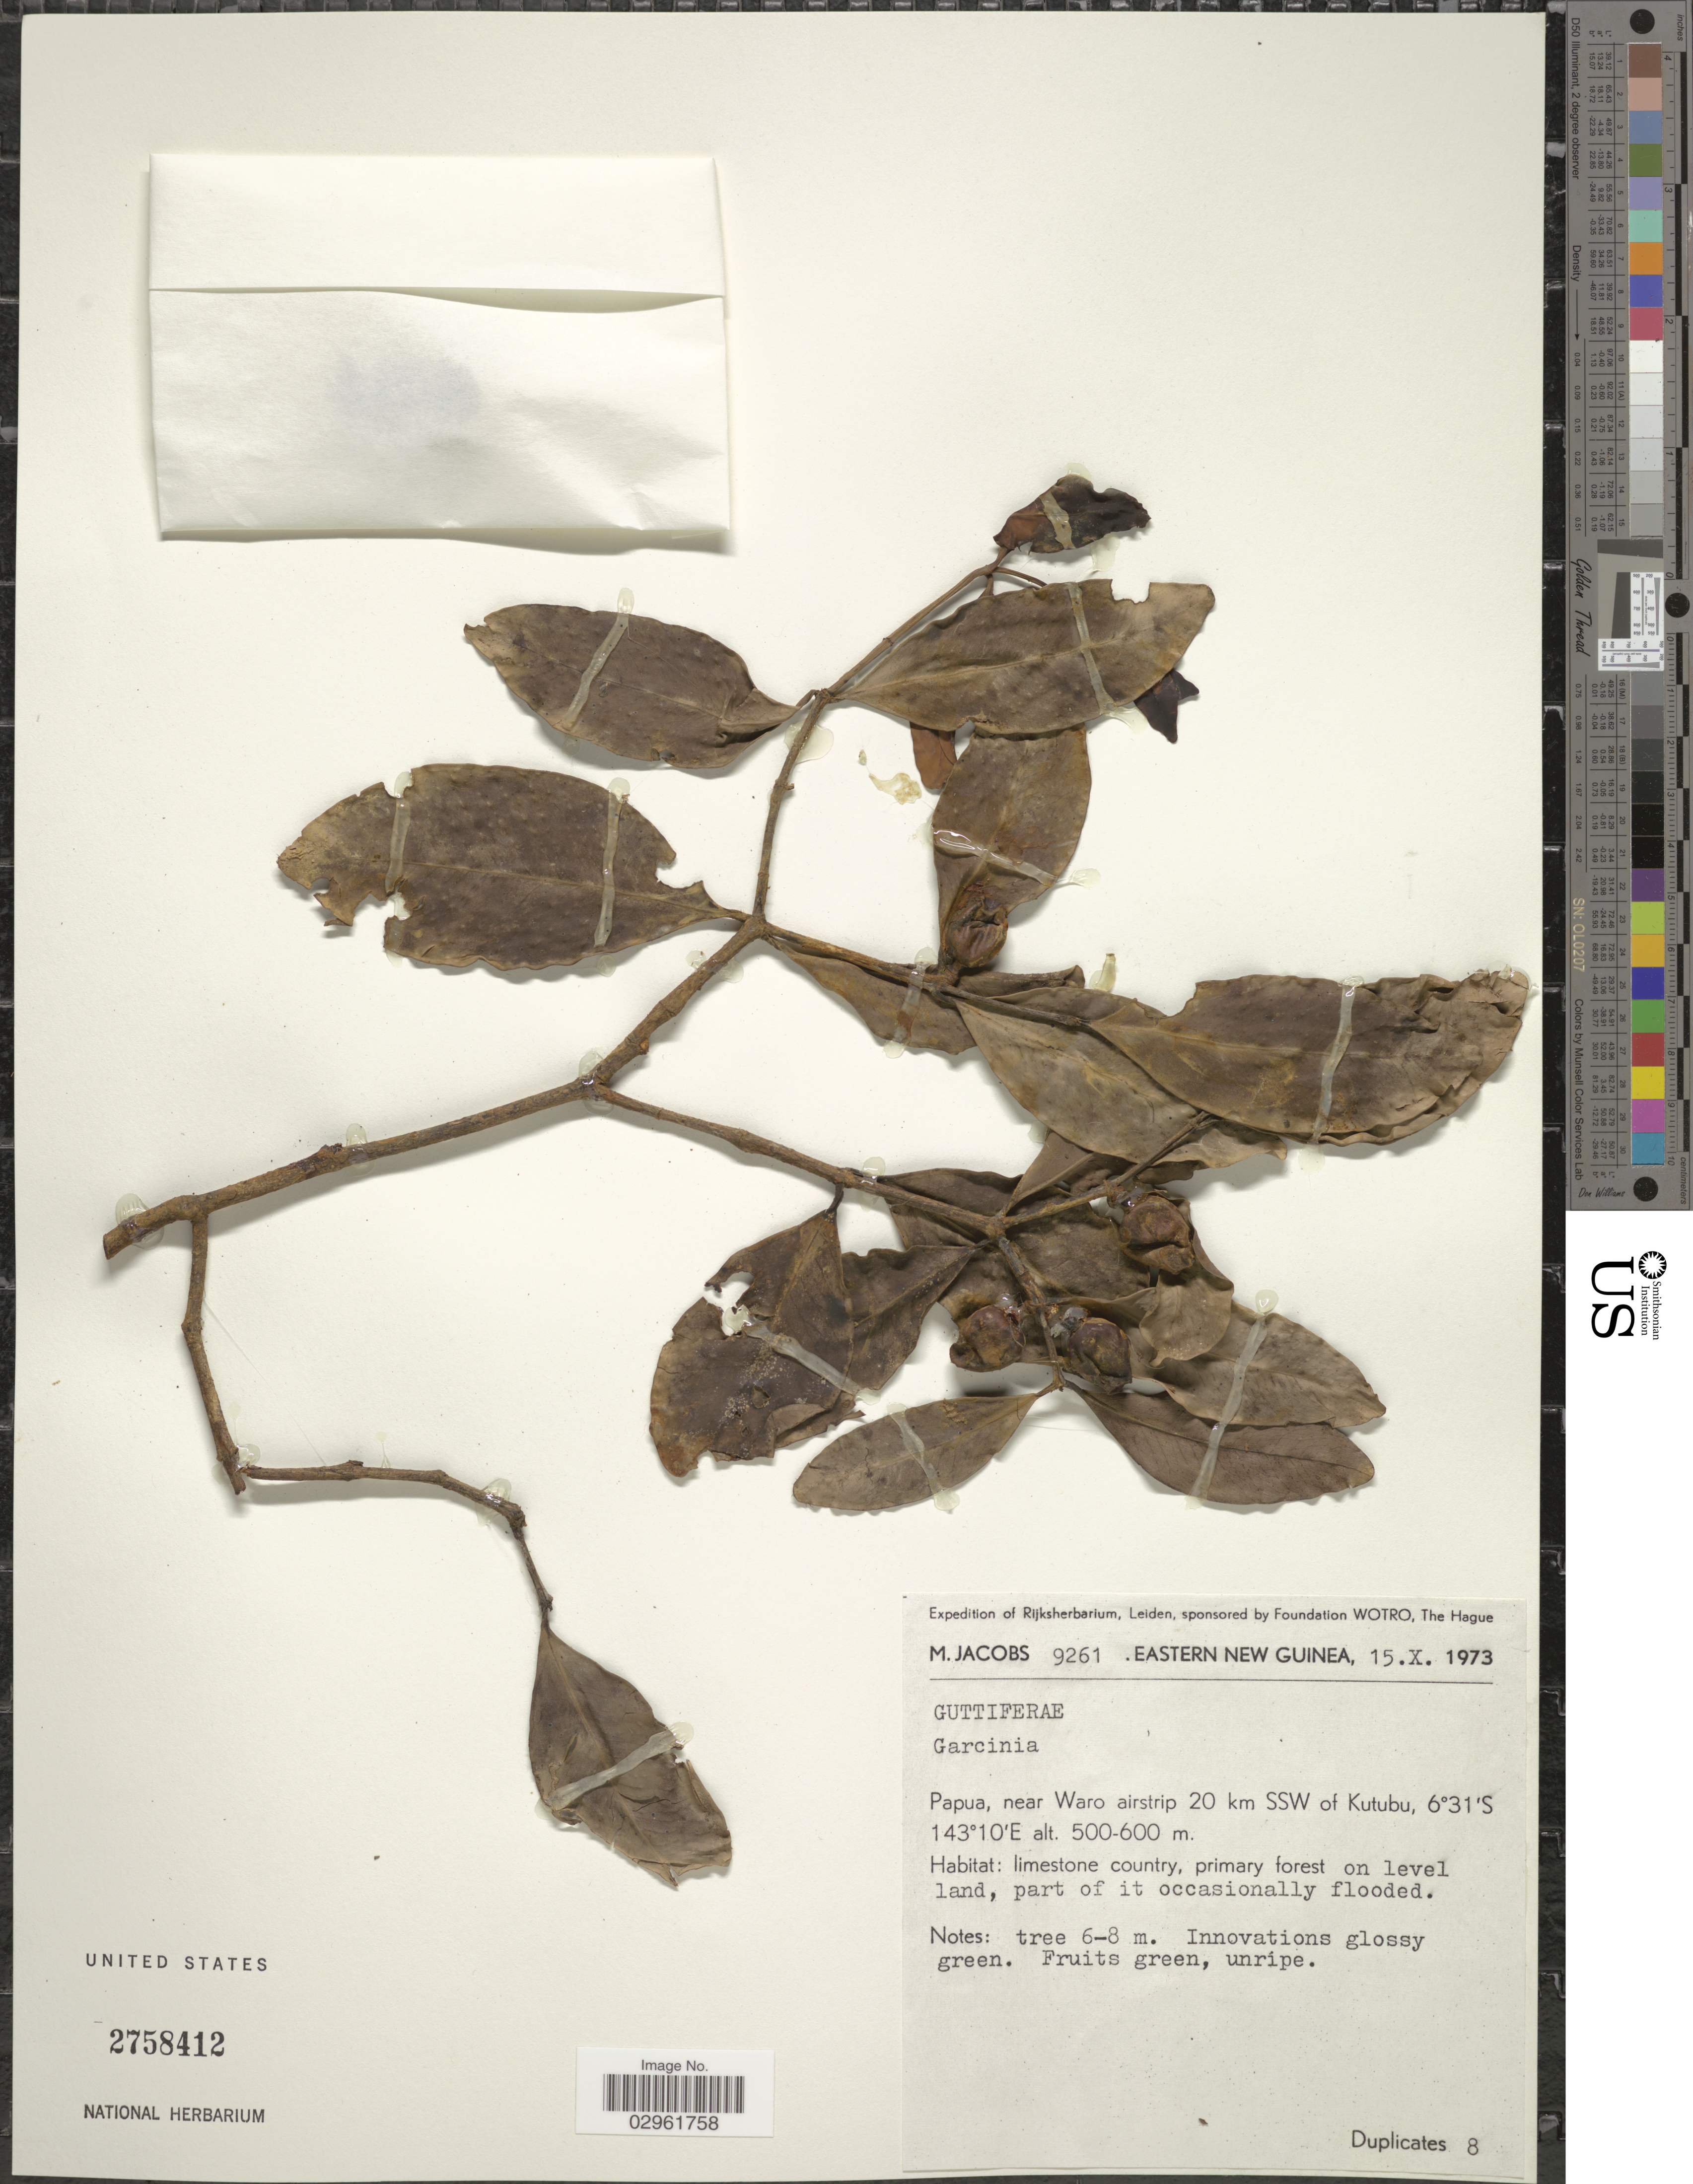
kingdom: Plantae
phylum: Tracheophyta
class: Magnoliopsida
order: Malpighiales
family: Clusiaceae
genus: Garcinia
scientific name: Garcinia sp.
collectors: M. Jacobs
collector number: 9261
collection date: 1973-10-15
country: Papua New Guinea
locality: Eastern New Guinea. Papua, near Waro airstrip 20 km SSW of Kutubu.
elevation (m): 500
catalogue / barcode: US 2758412